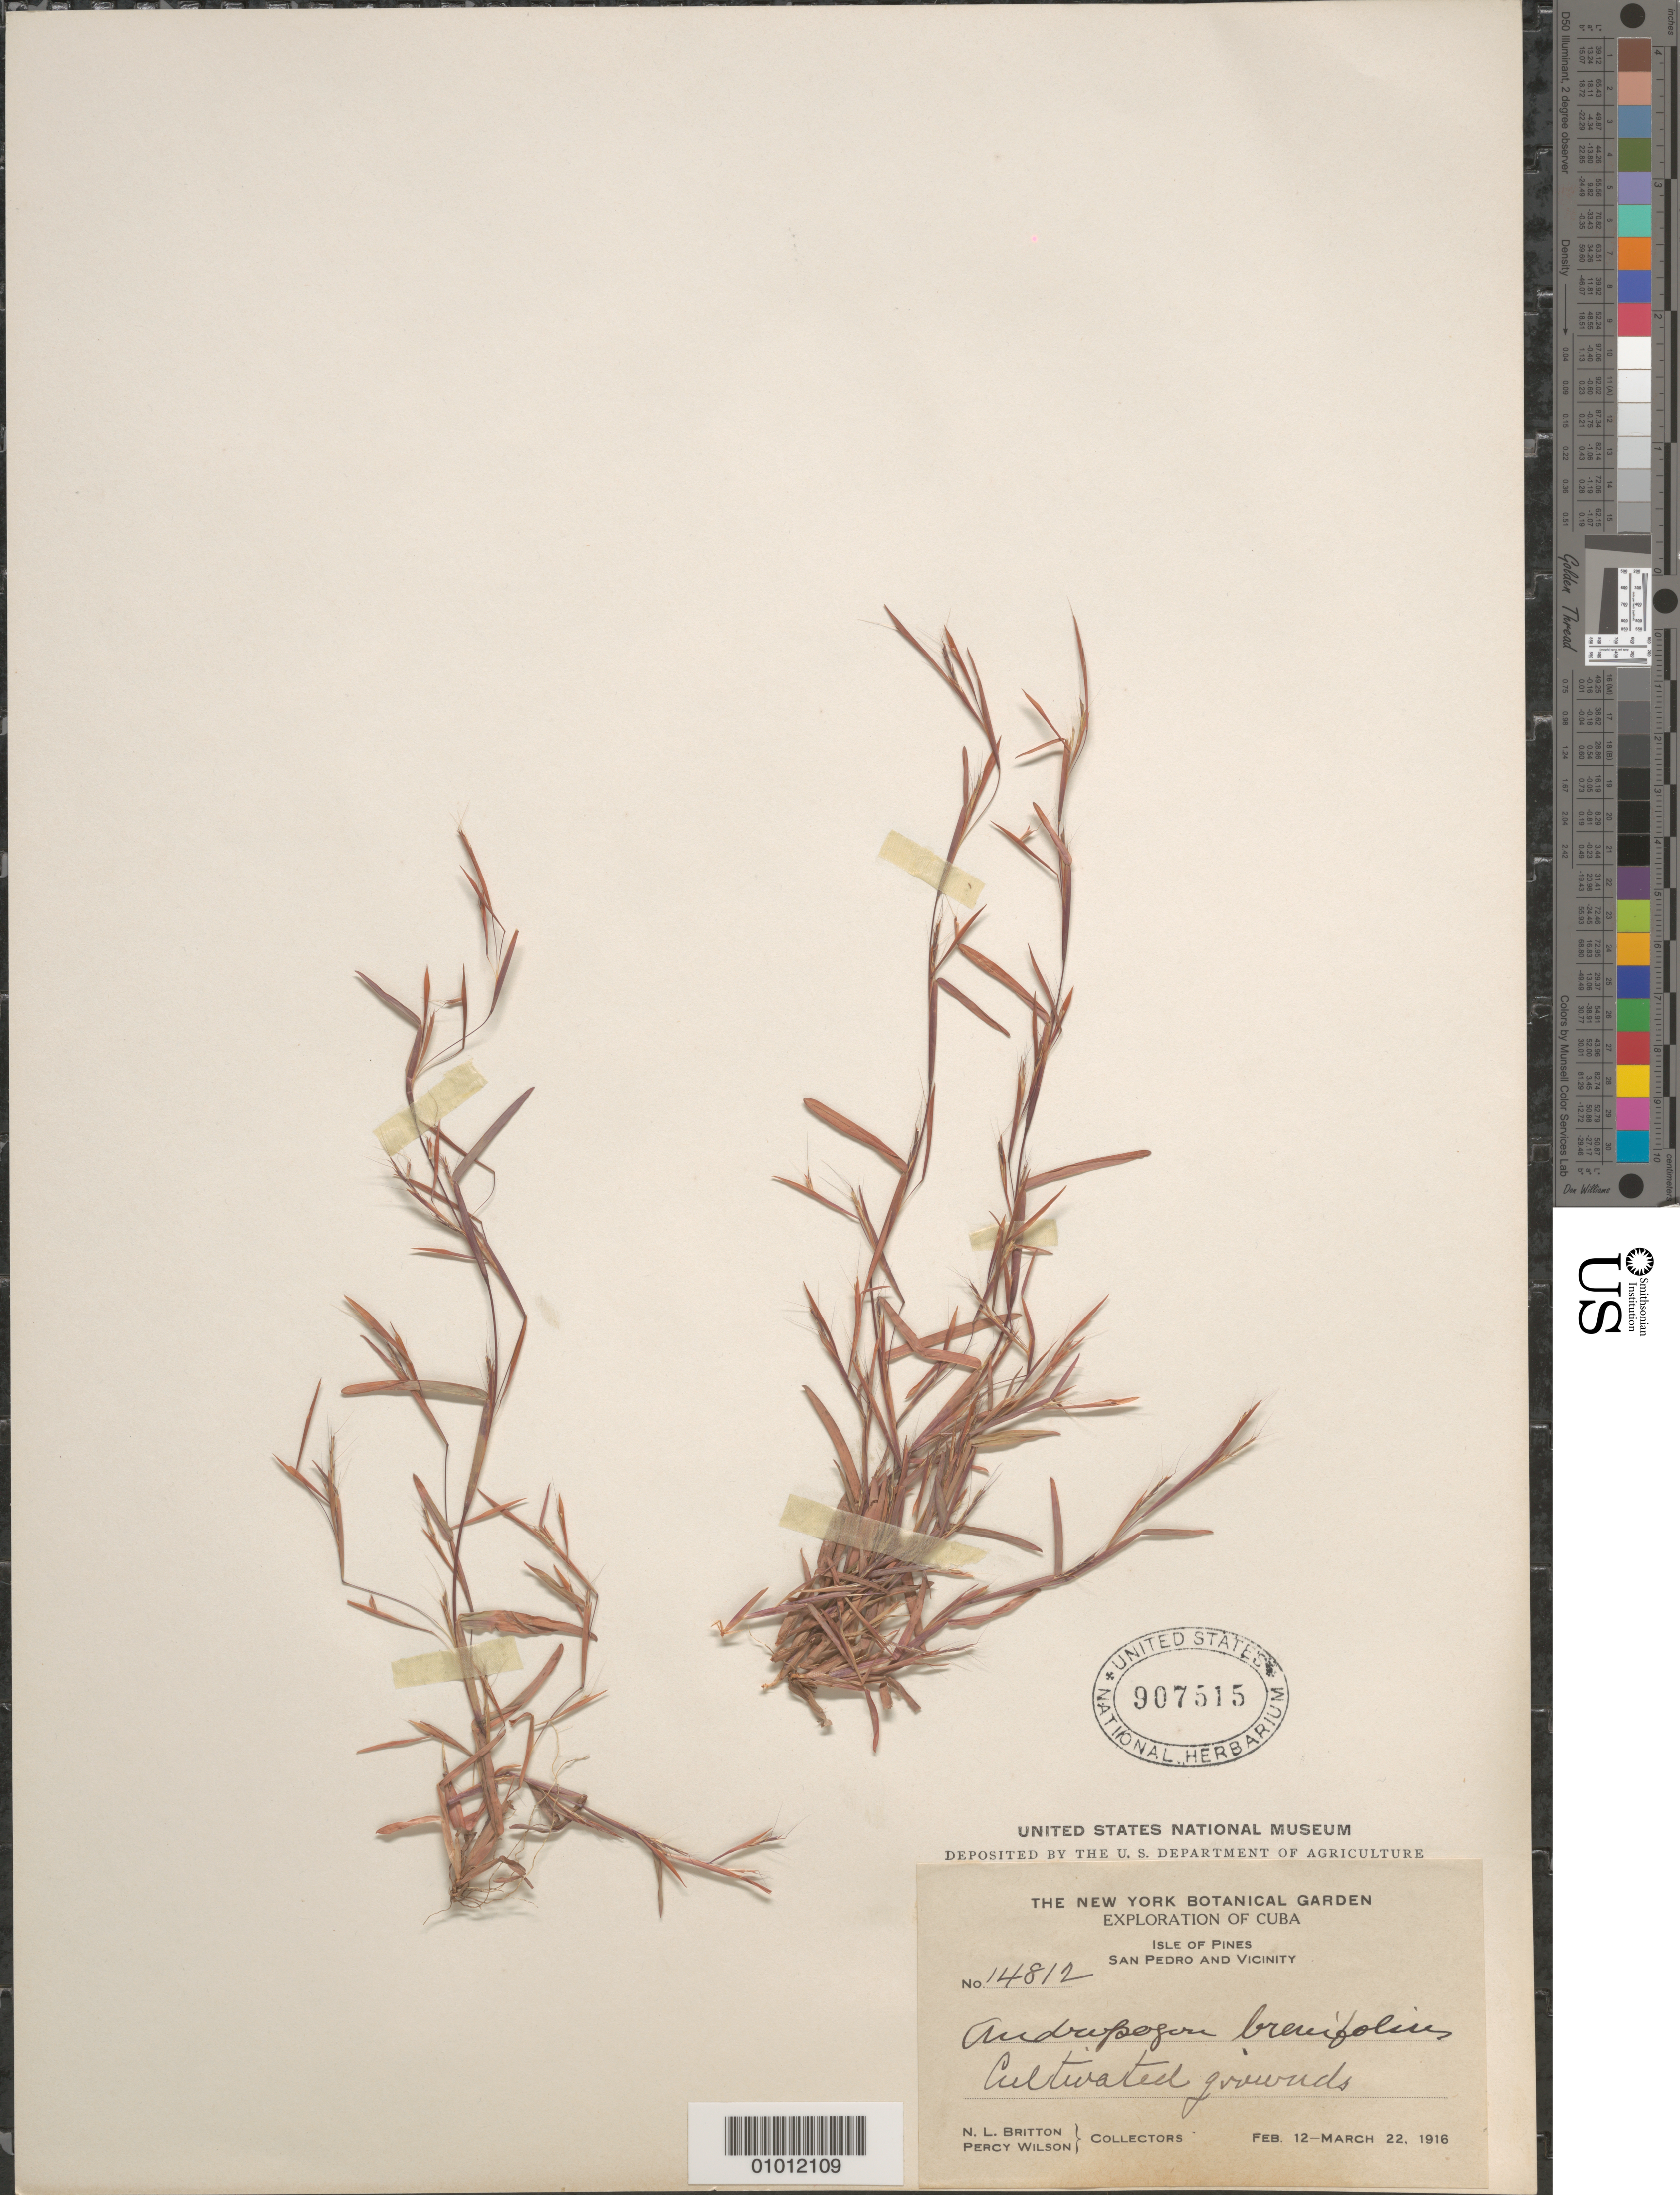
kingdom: Plantae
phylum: Tracheophyta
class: Liliopsida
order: Poales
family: Poaceae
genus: Schizachyrium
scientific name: Schizachyrium brevifolium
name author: (Sw.) Nees ex Büse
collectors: N. Britton, E. G. Britton & P. Wilson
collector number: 14812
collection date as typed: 12 Feb 1916 to 22 Mar 1916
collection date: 1916-02-12/1916-03-22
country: Cuba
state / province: Isla de la Juventud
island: Isla de la Juventud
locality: San Pedro and Vicinity.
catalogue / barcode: US 907515